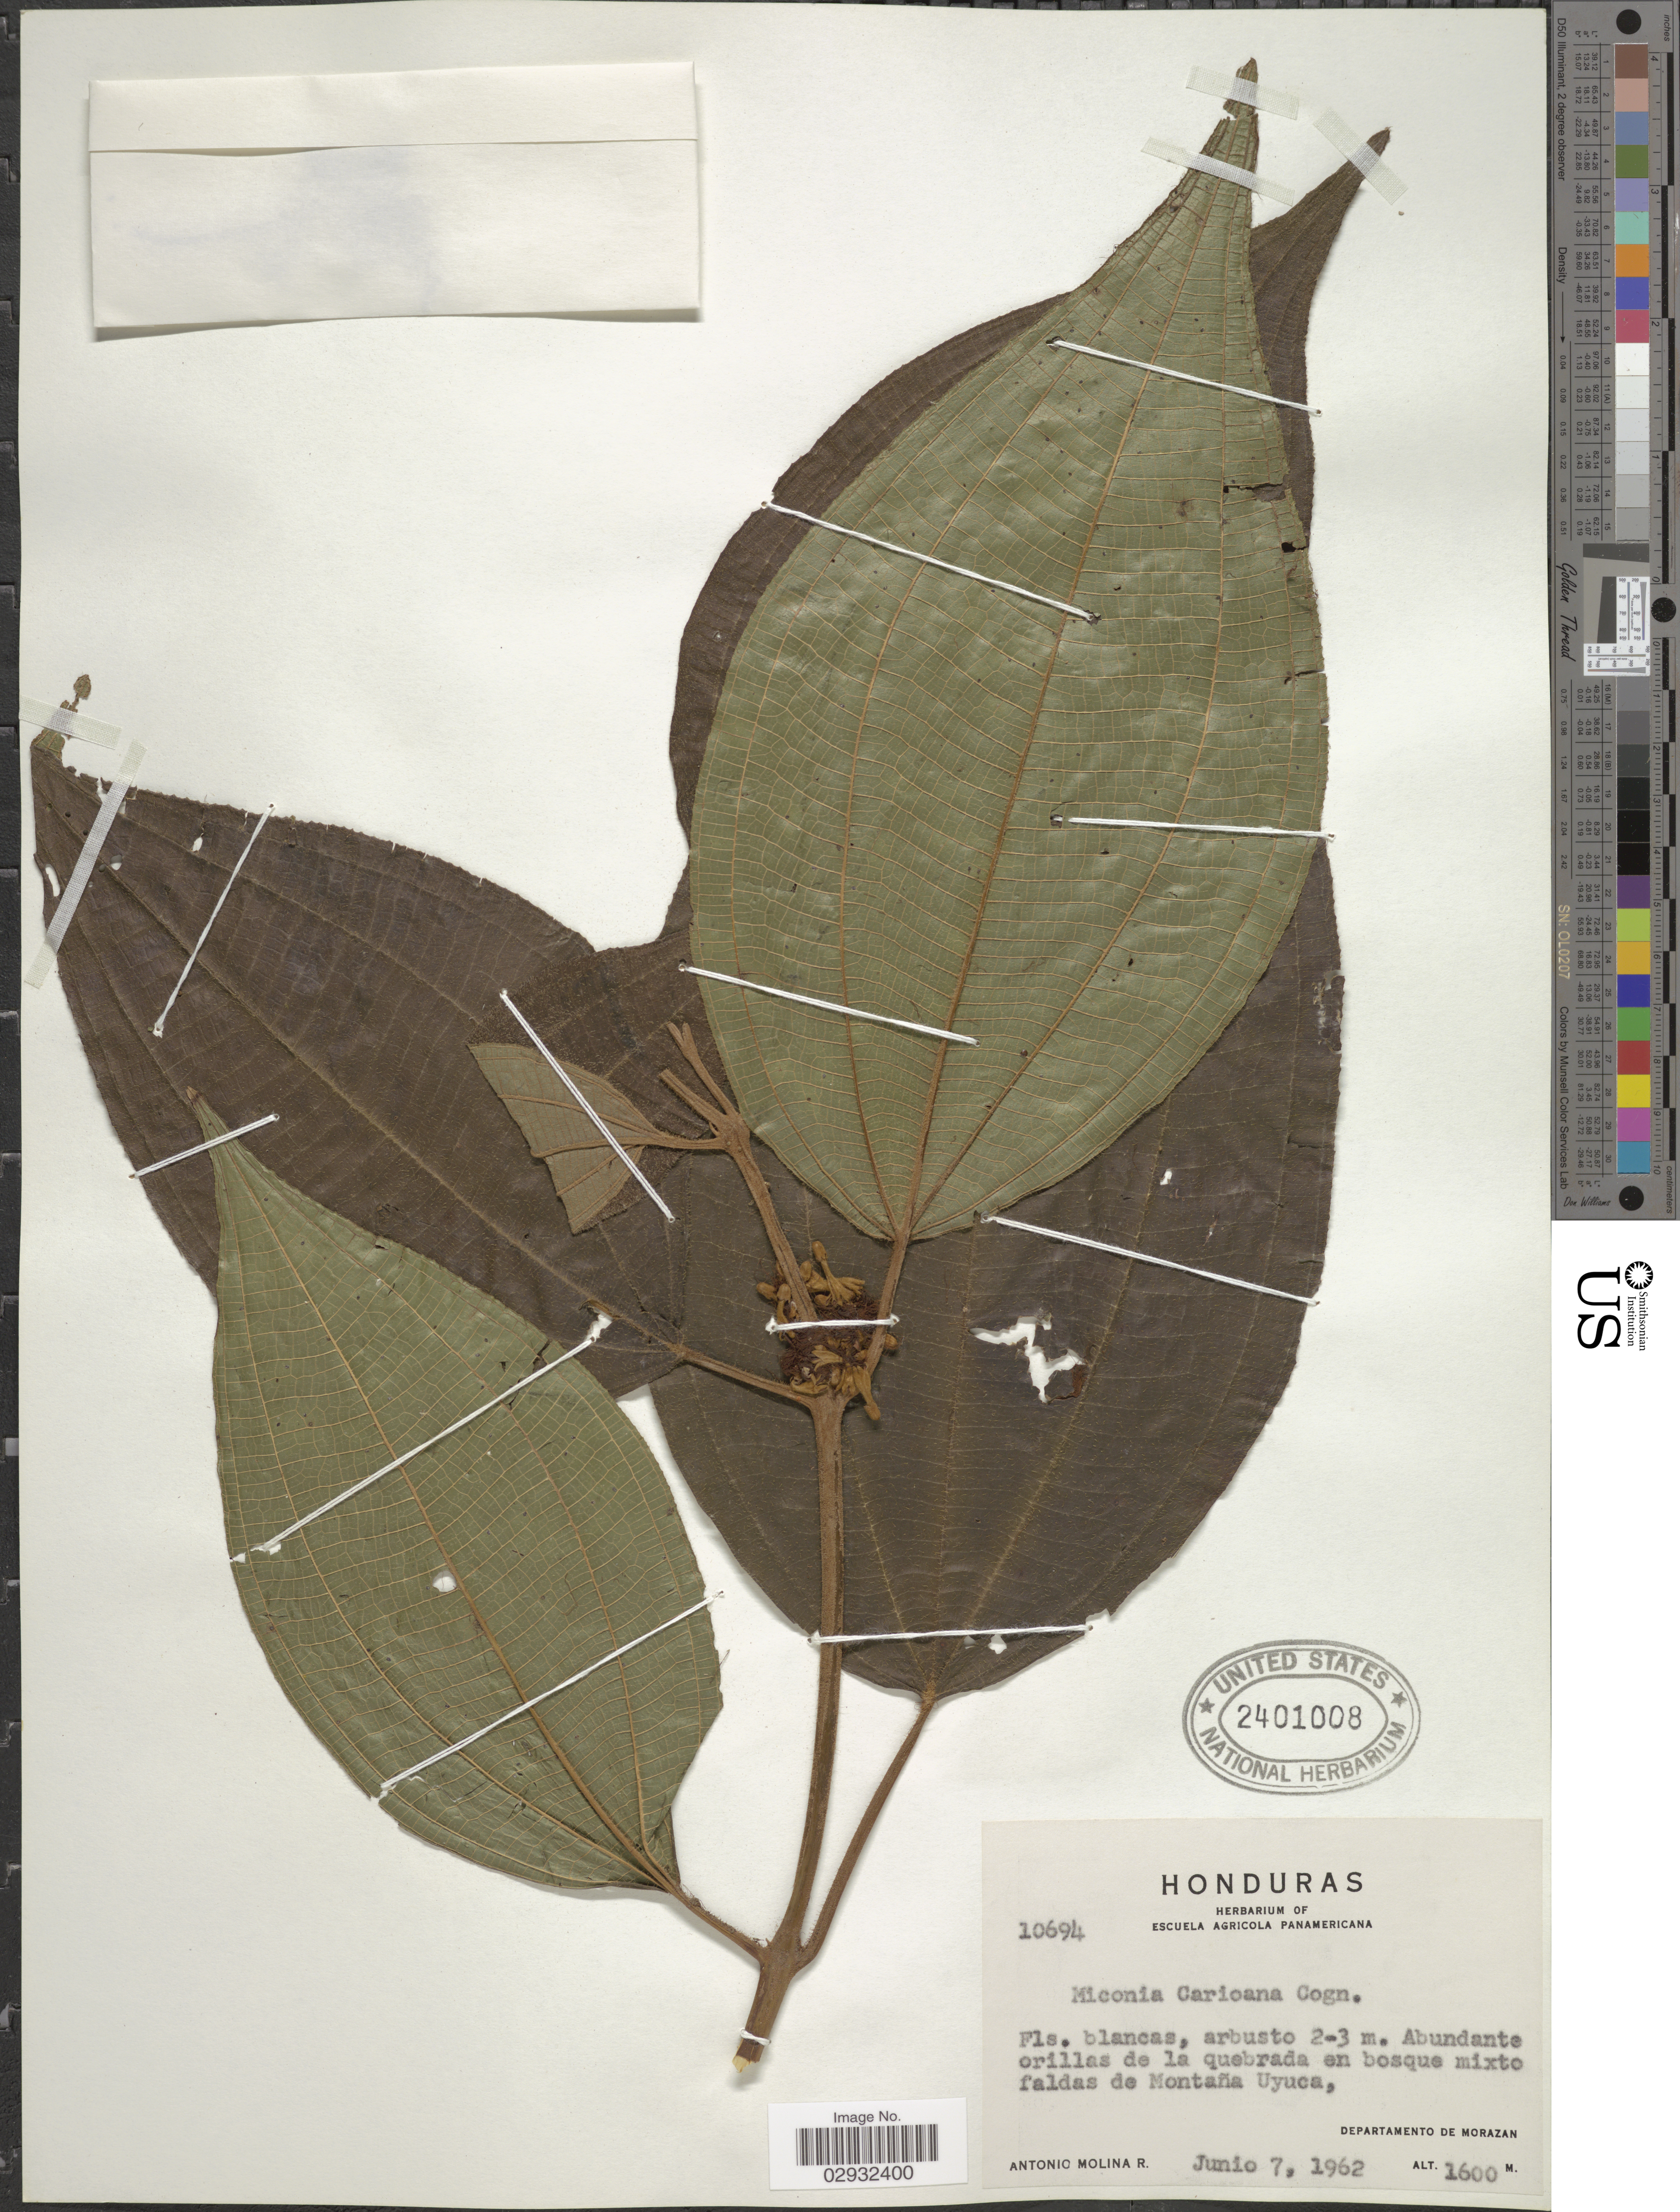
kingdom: Plantae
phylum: Tracheophyta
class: Magnoliopsida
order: Myrtales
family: Melastomataceae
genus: Miconia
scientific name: Miconia desmantha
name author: Benth.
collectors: A. Molina R.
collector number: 10694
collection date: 1962-06-07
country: Honduras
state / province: Fco. Morazán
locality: Abundante orillas de la quebrada en bosque mixto faldas de Montaña Uyuca, Departamento de Morazan.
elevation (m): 1600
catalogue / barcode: US 2401008